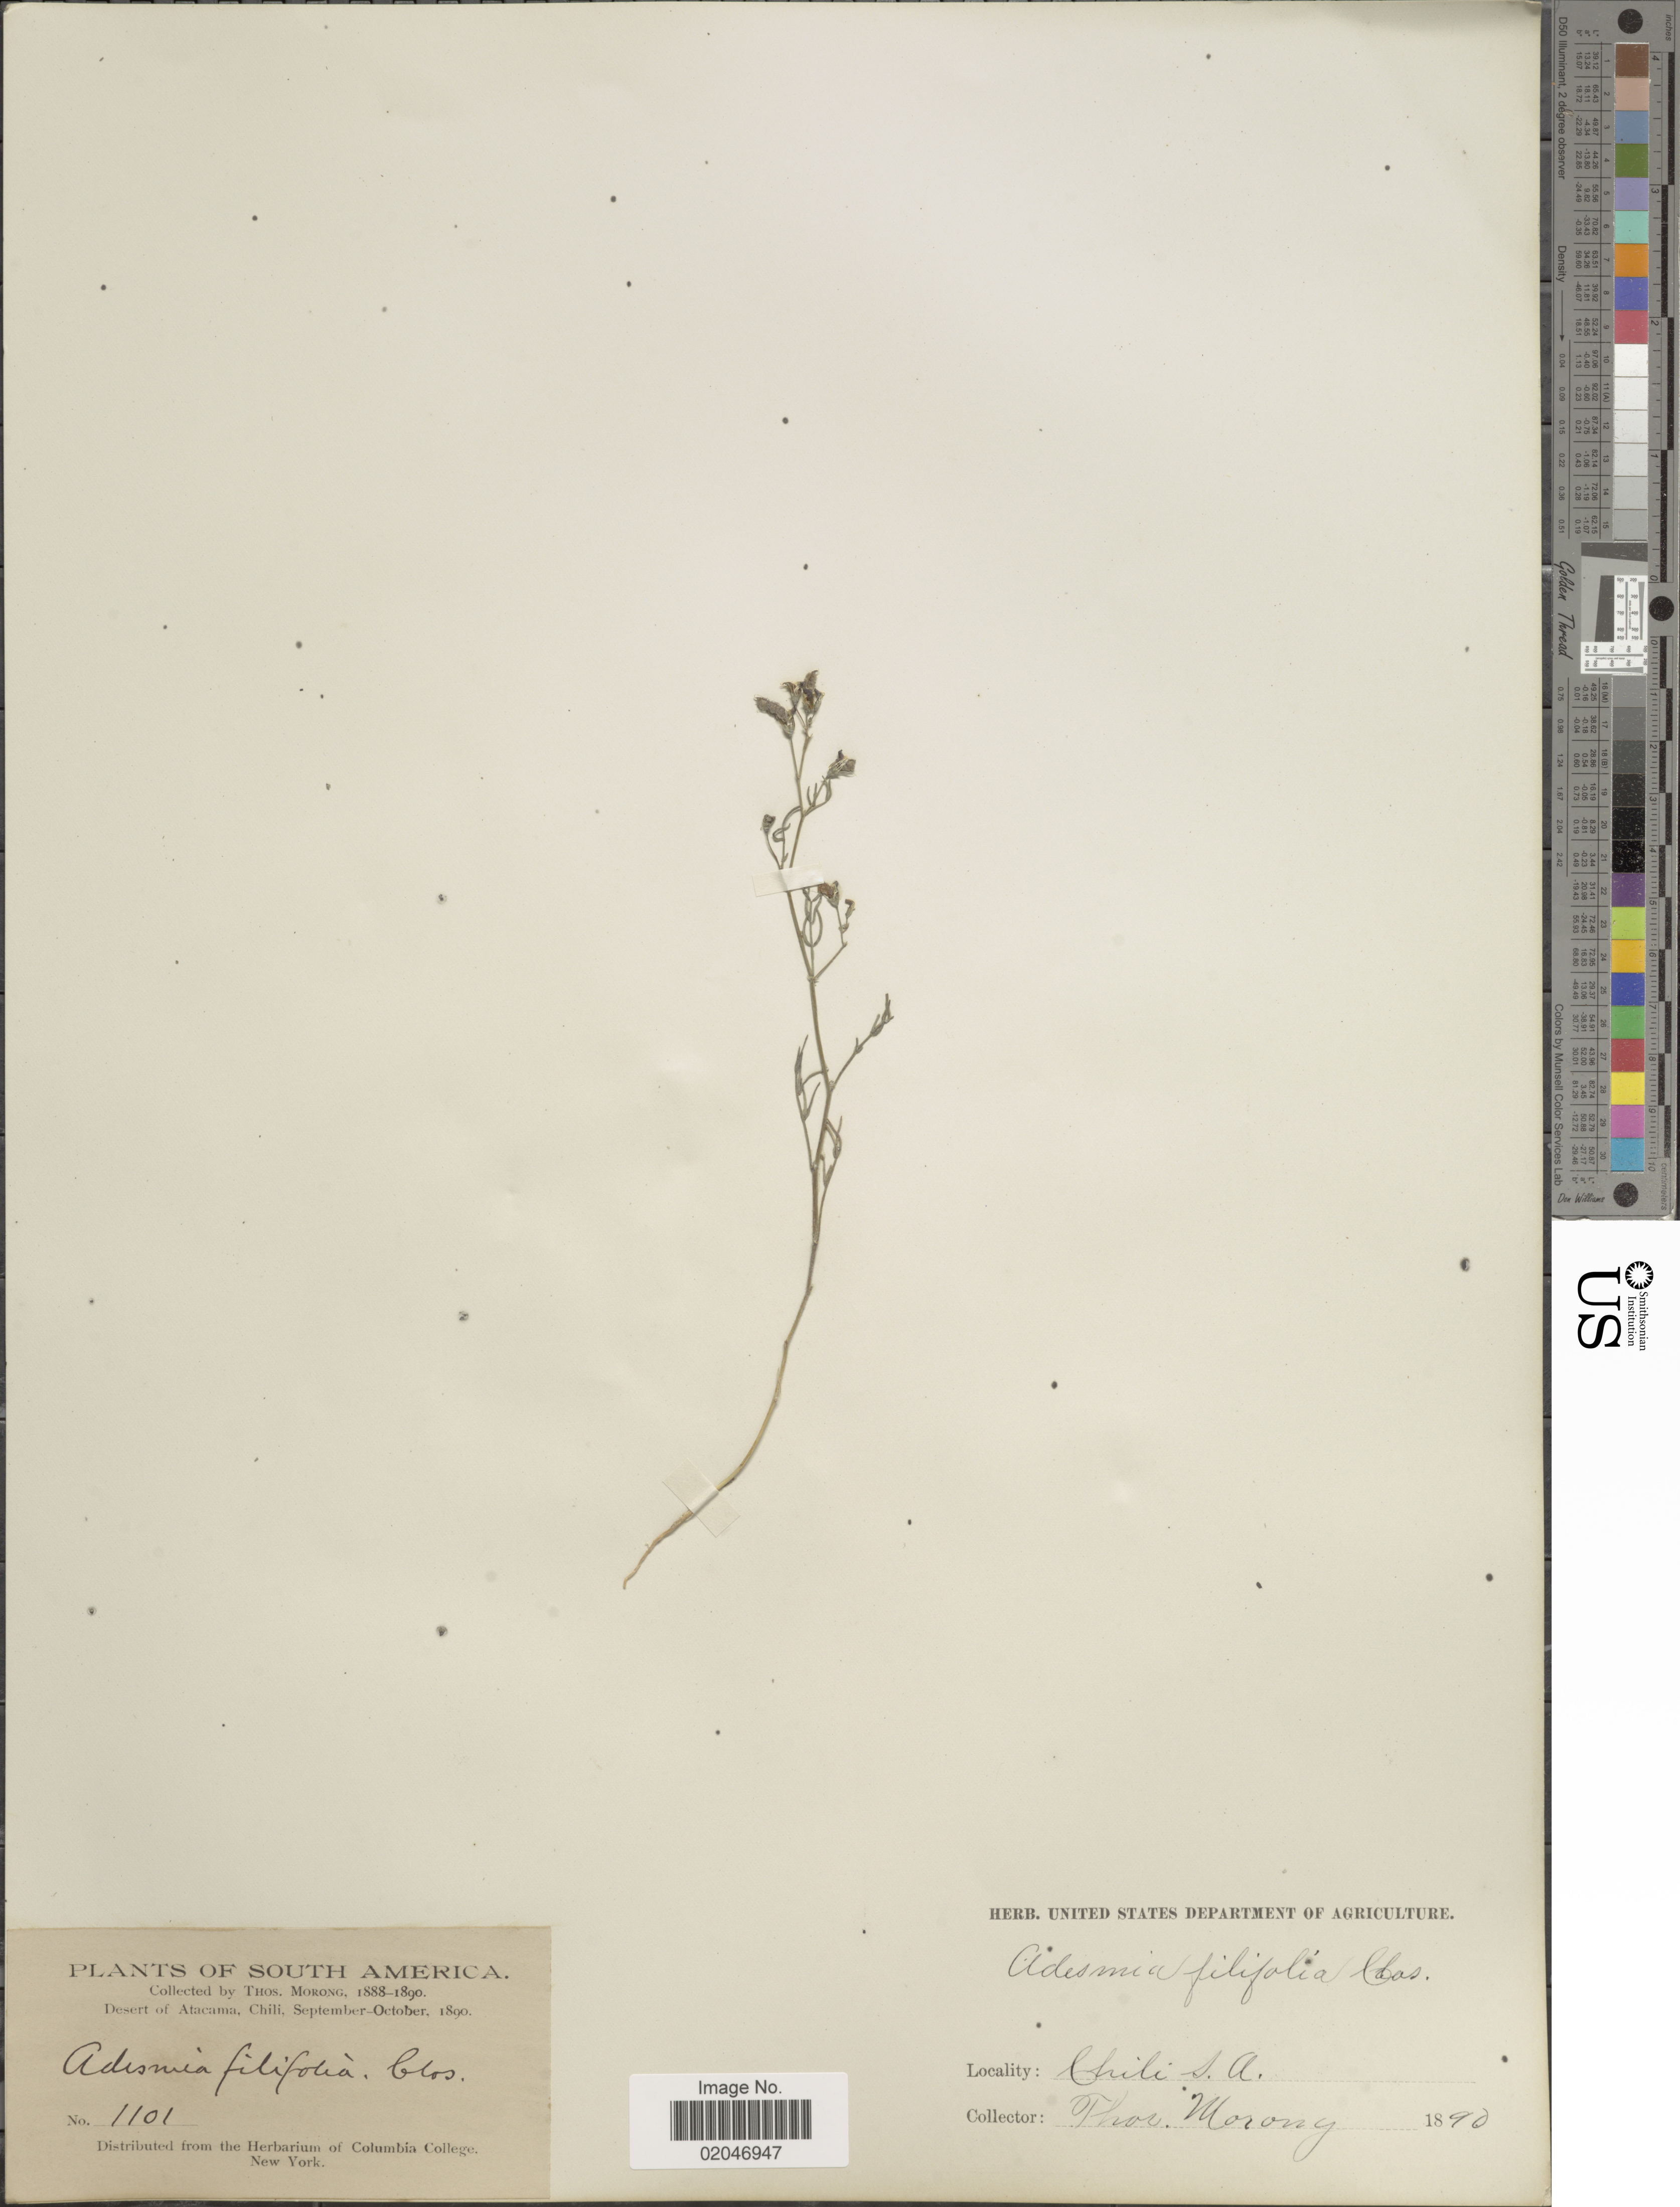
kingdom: Plantae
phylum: Tracheophyta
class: Magnoliopsida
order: Fabales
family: Fabaceae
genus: Adesmia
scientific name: Adesmia filifolia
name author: Clos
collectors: ex herb. T. Morong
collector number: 1101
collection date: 1890-09/1890-10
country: Chile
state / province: Atacama (III)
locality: Desert of Atacama.